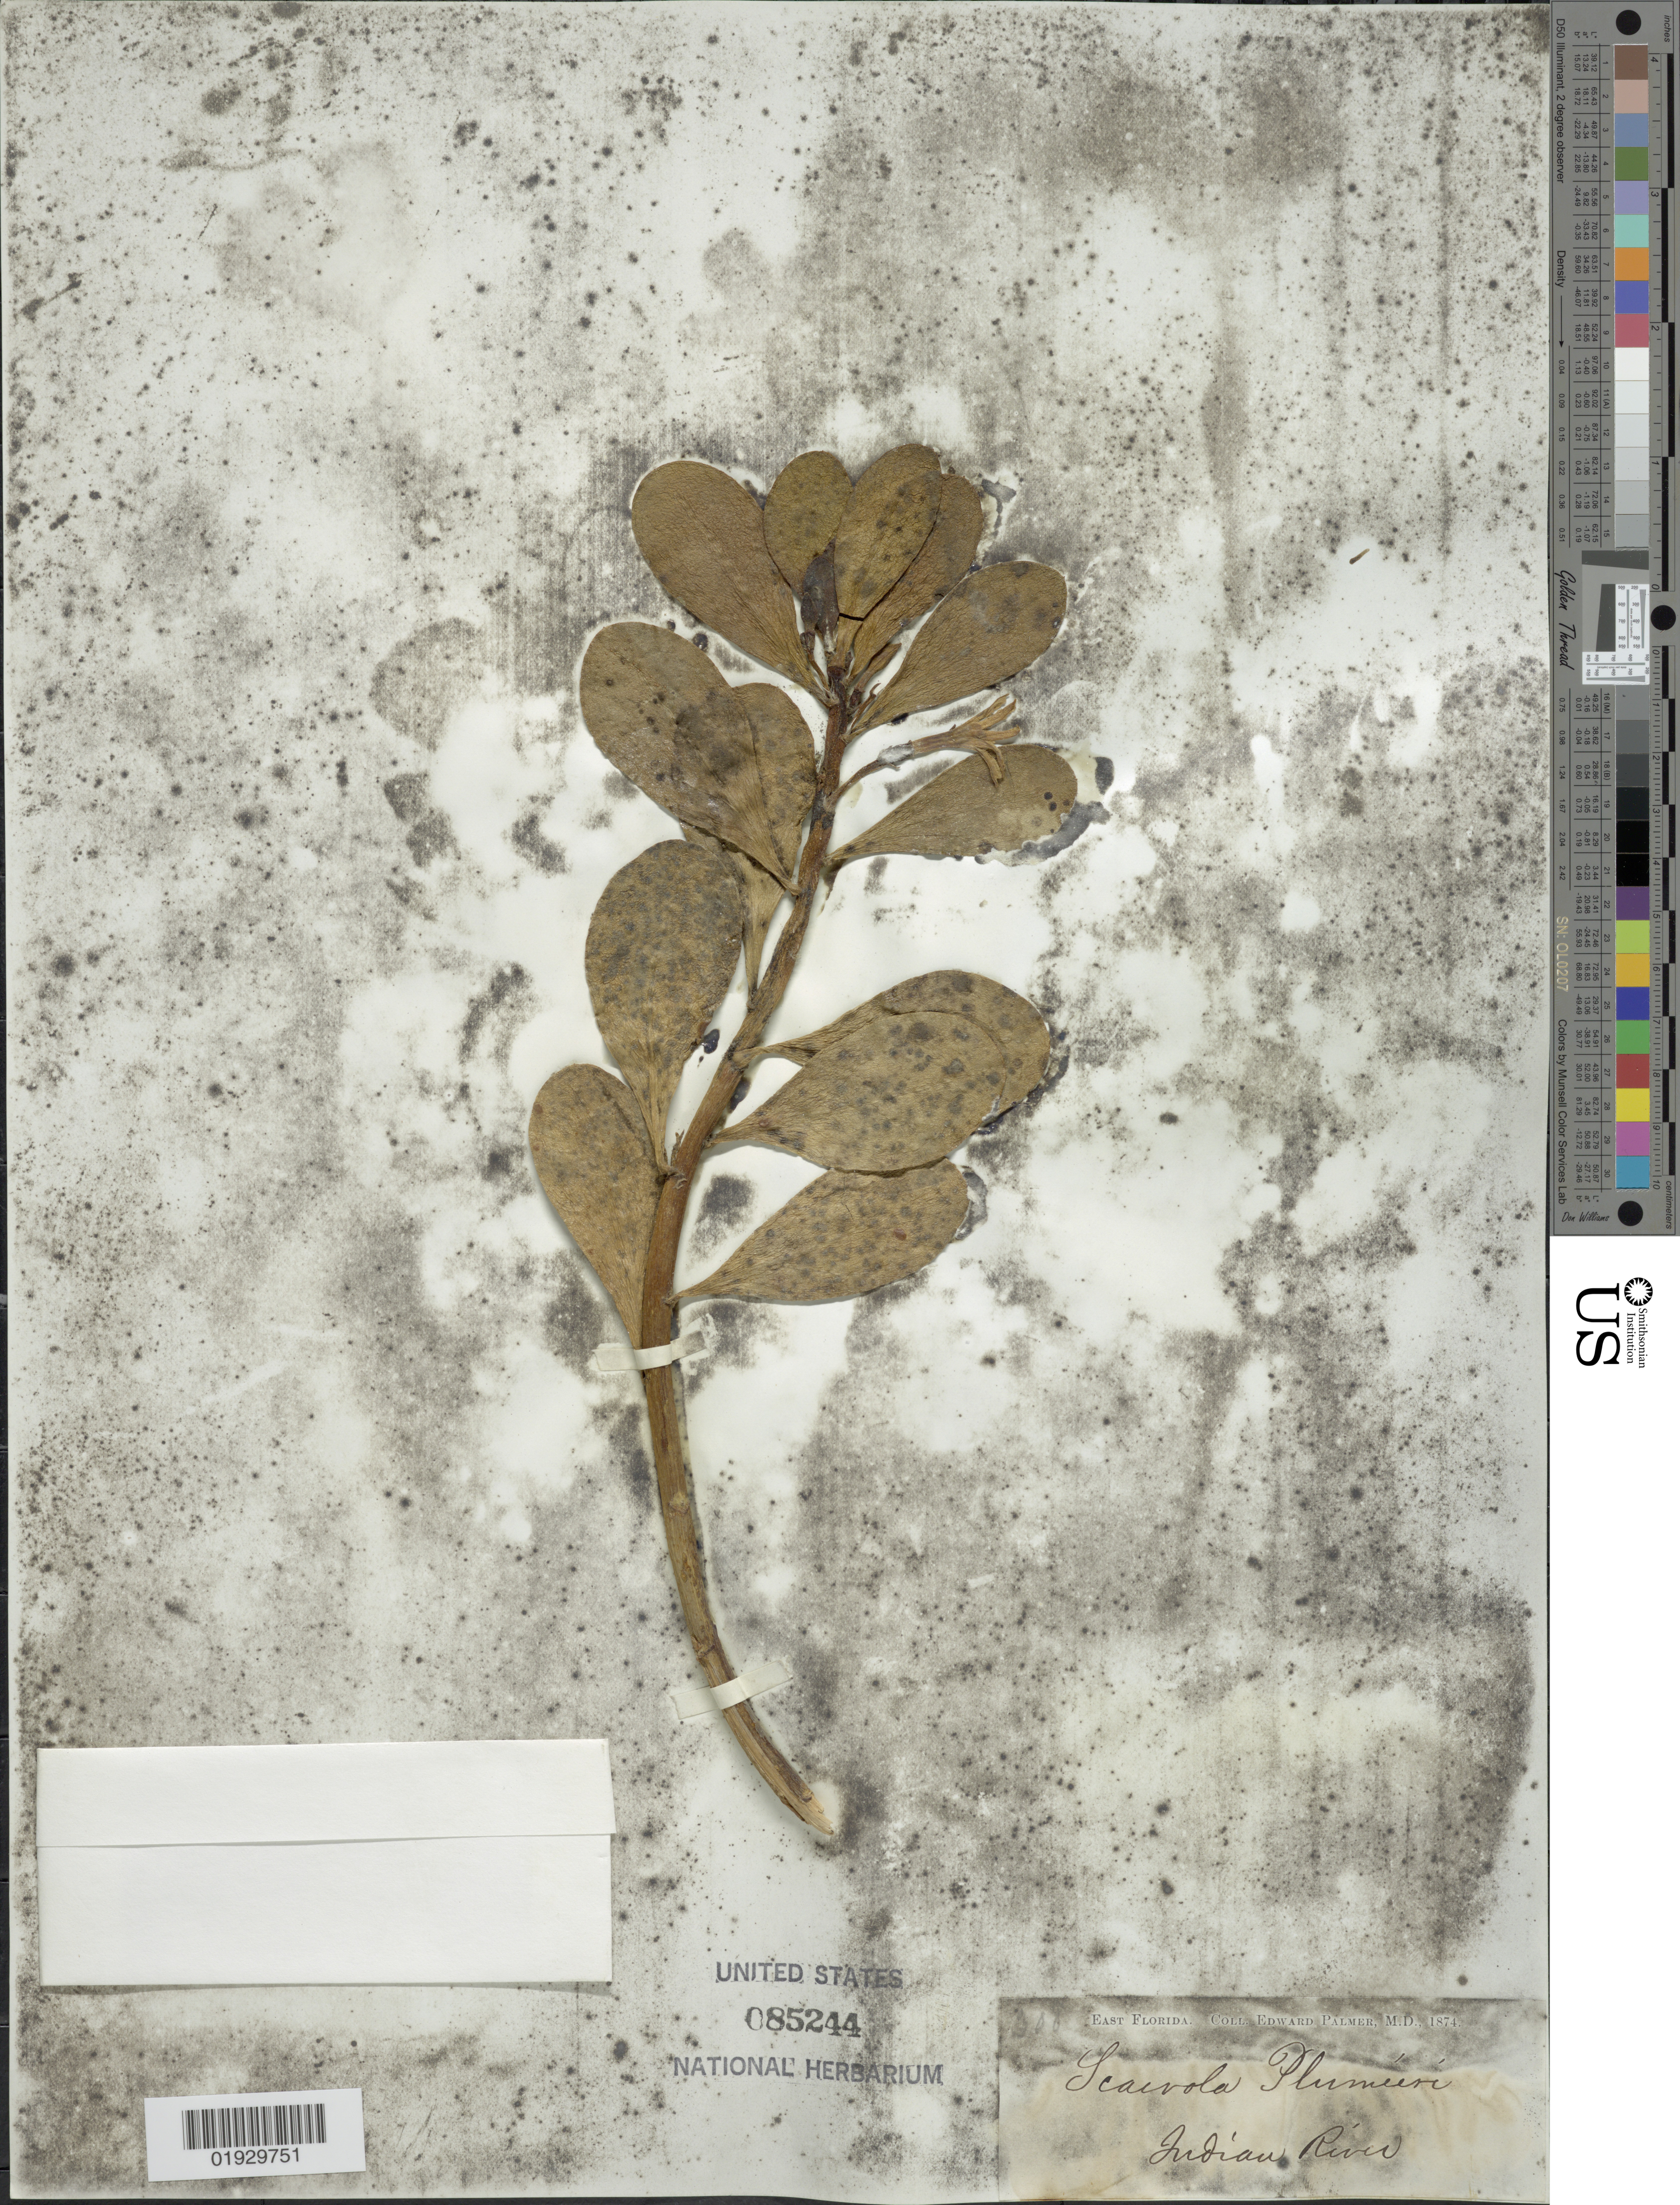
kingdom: Plantae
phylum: Tracheophyta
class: Magnoliopsida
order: Asterales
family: Goodeniaceae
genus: Scaevola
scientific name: Scaevola plumieri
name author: (L.) Vahl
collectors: E. Palmer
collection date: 1874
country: United States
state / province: Florida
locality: East Florida. Indian River.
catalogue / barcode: US 85244